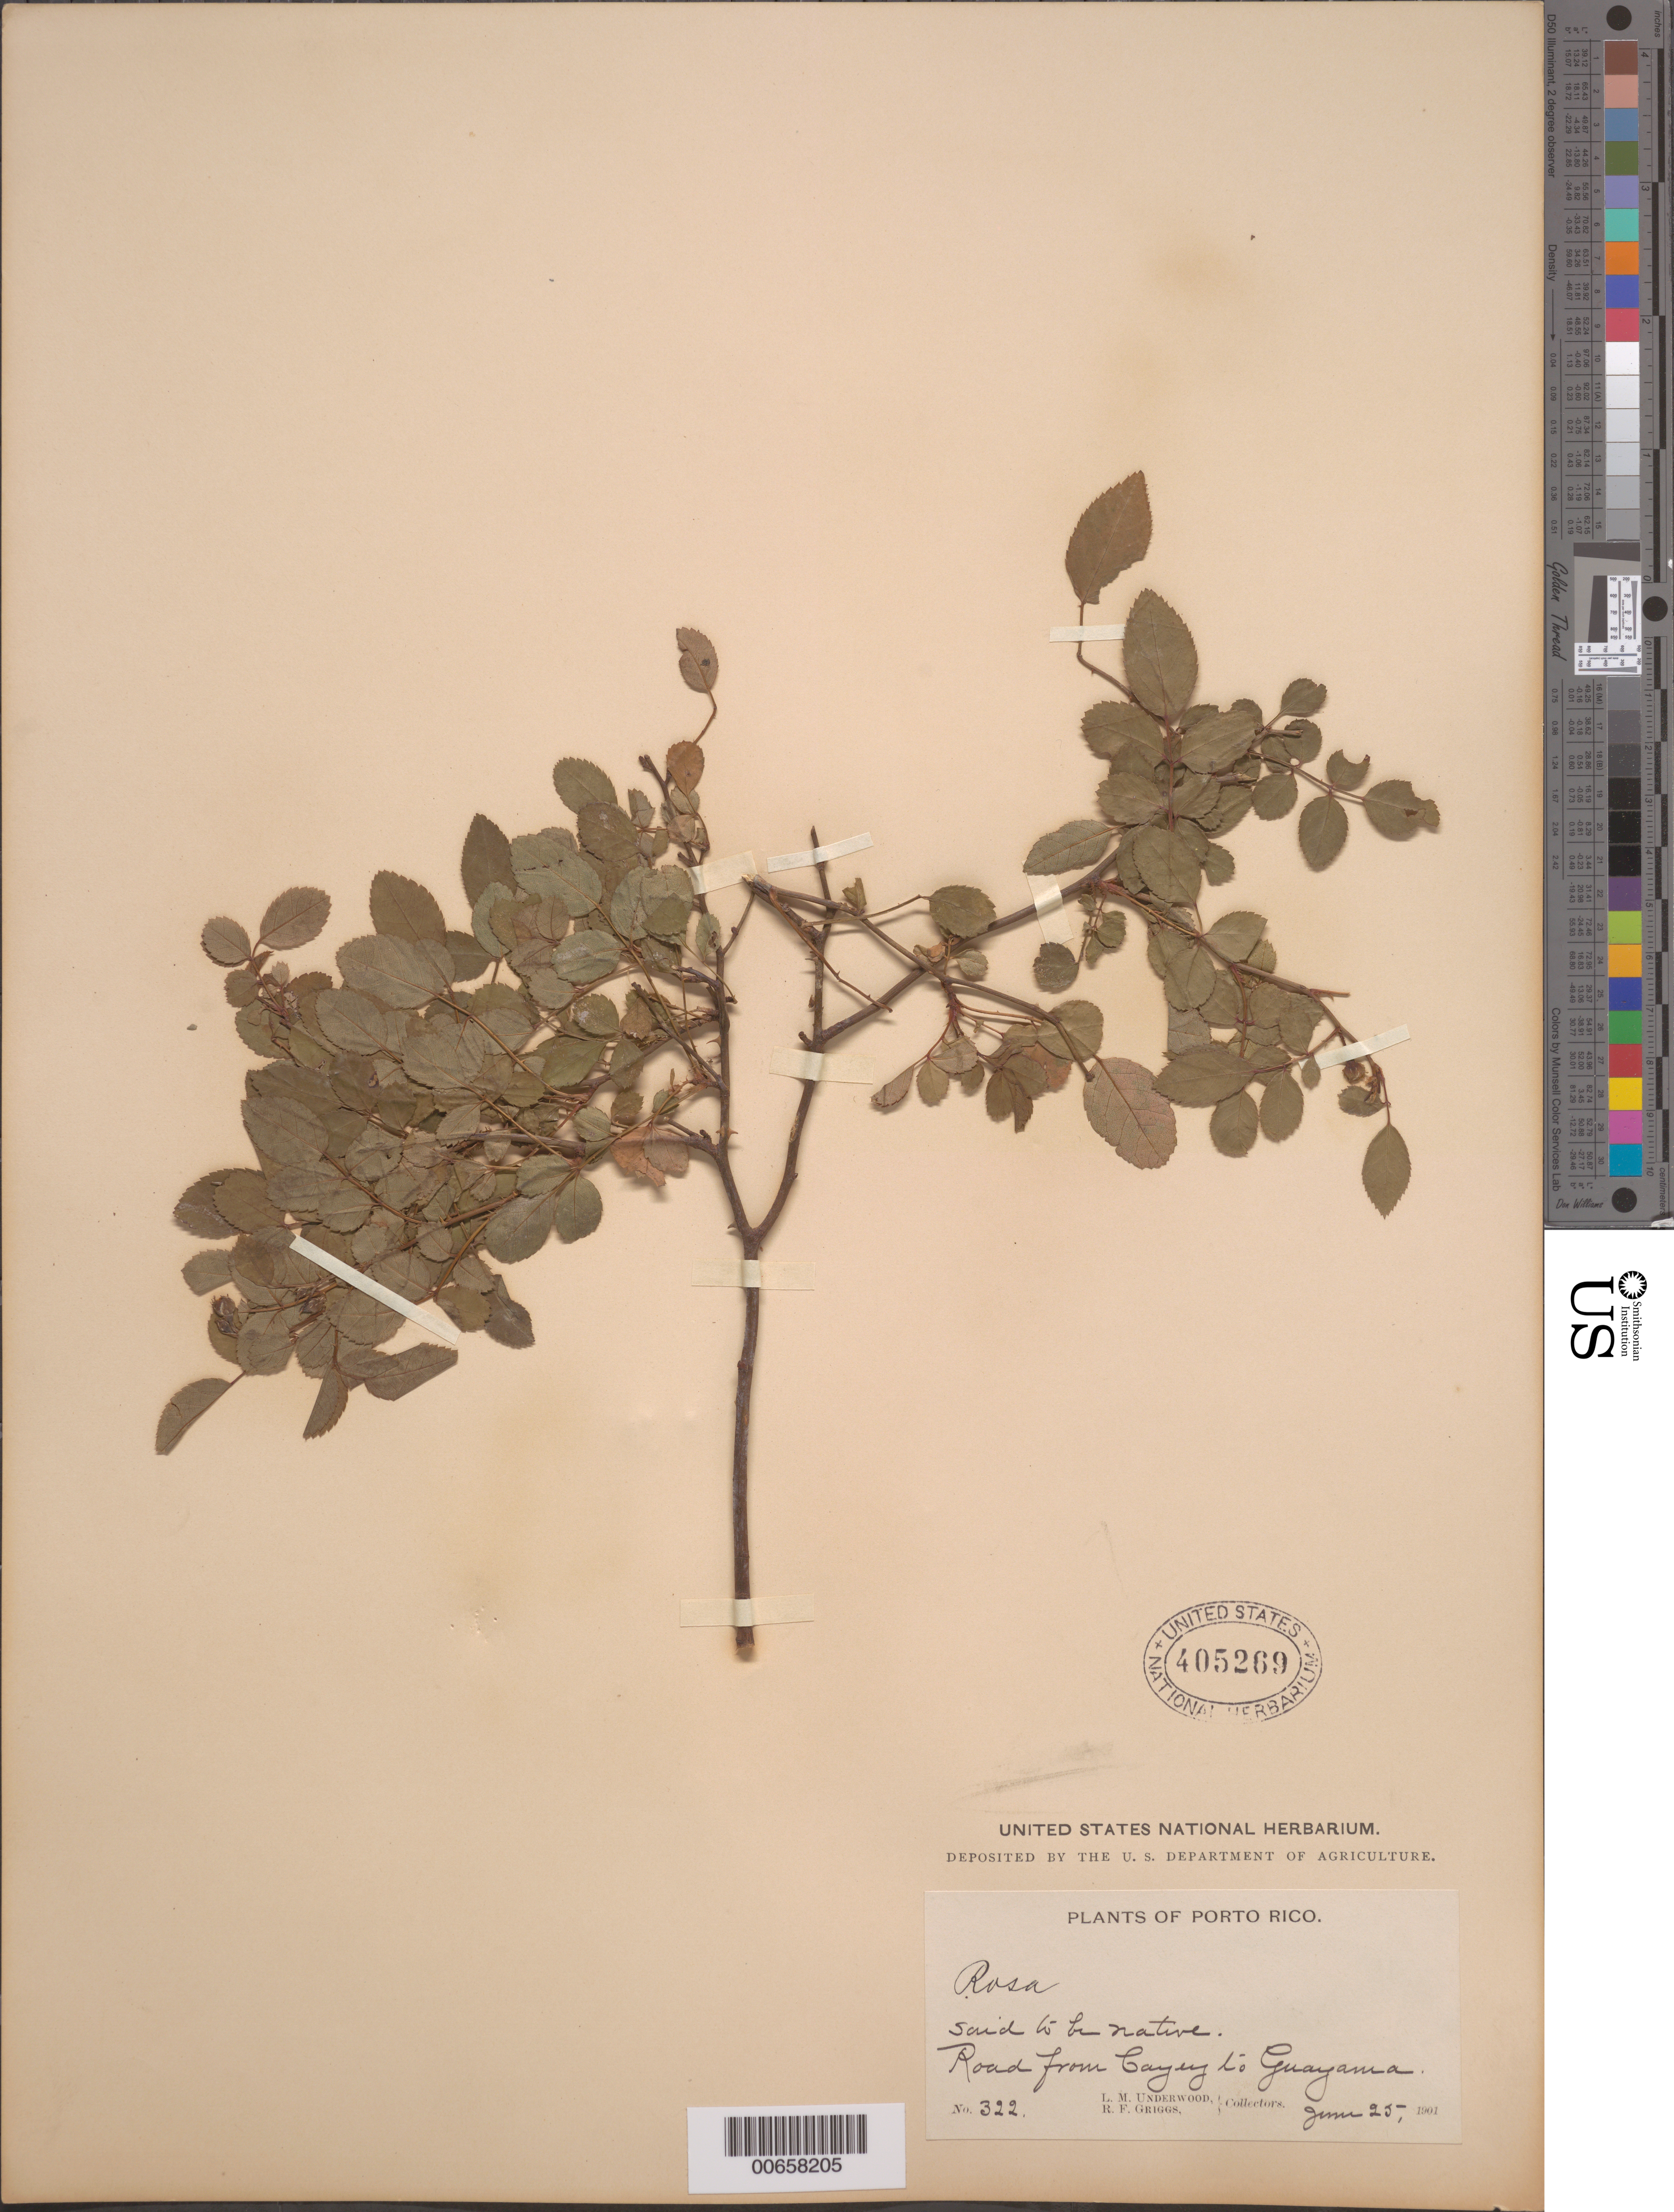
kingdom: Plantae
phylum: Tracheophyta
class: Magnoliopsida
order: Rosales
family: Rosaceae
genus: Rosa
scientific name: Rosa sp.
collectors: L. M. Underwood & R. F. Griggs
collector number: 322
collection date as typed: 25 Jun 1901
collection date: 1901-06-25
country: Puerto Rico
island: Greater Antilles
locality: Cayey to Guayama, road from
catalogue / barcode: US 405269